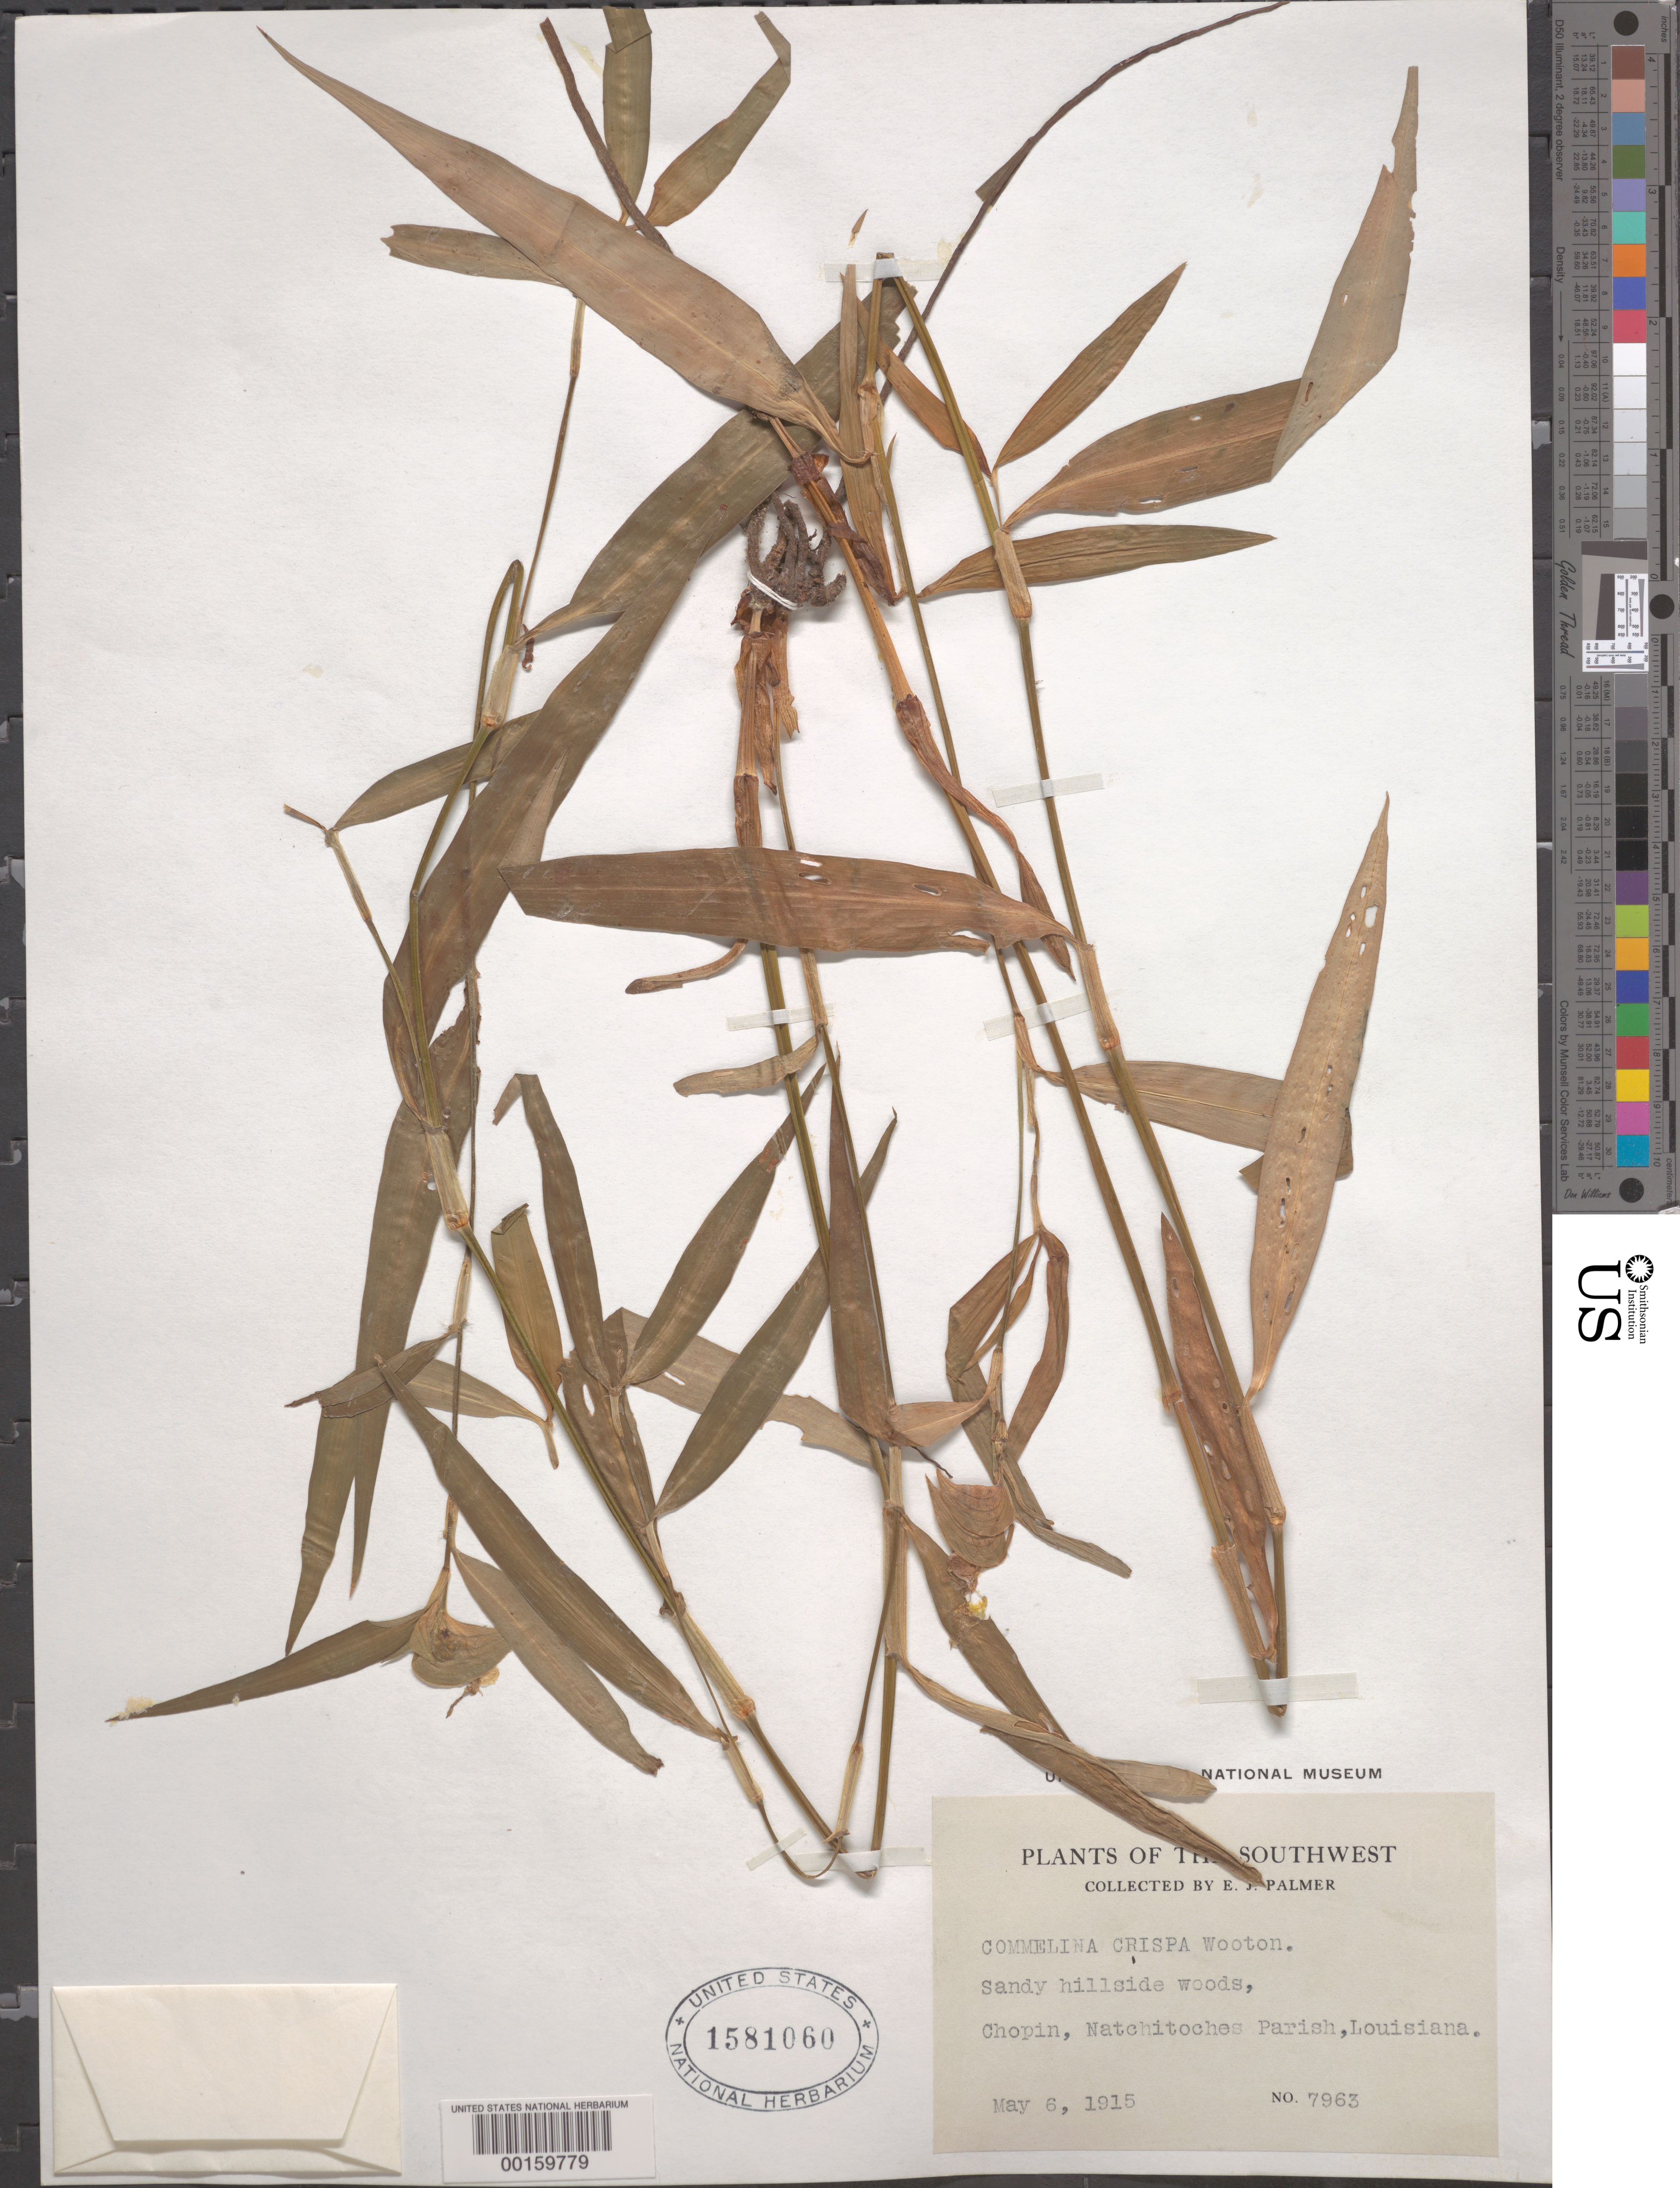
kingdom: Plantae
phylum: Tracheophyta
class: Liliopsida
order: Commelinales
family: Commelinaceae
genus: Commelina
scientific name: Commelina erecta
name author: L.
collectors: E. J. Palmer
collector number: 7963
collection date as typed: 06 May 1915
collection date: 1915-05-06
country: United States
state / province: Louisiana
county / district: Natchitoches Parish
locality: Chopin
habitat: Sandy hillside woods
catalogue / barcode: US 1581060